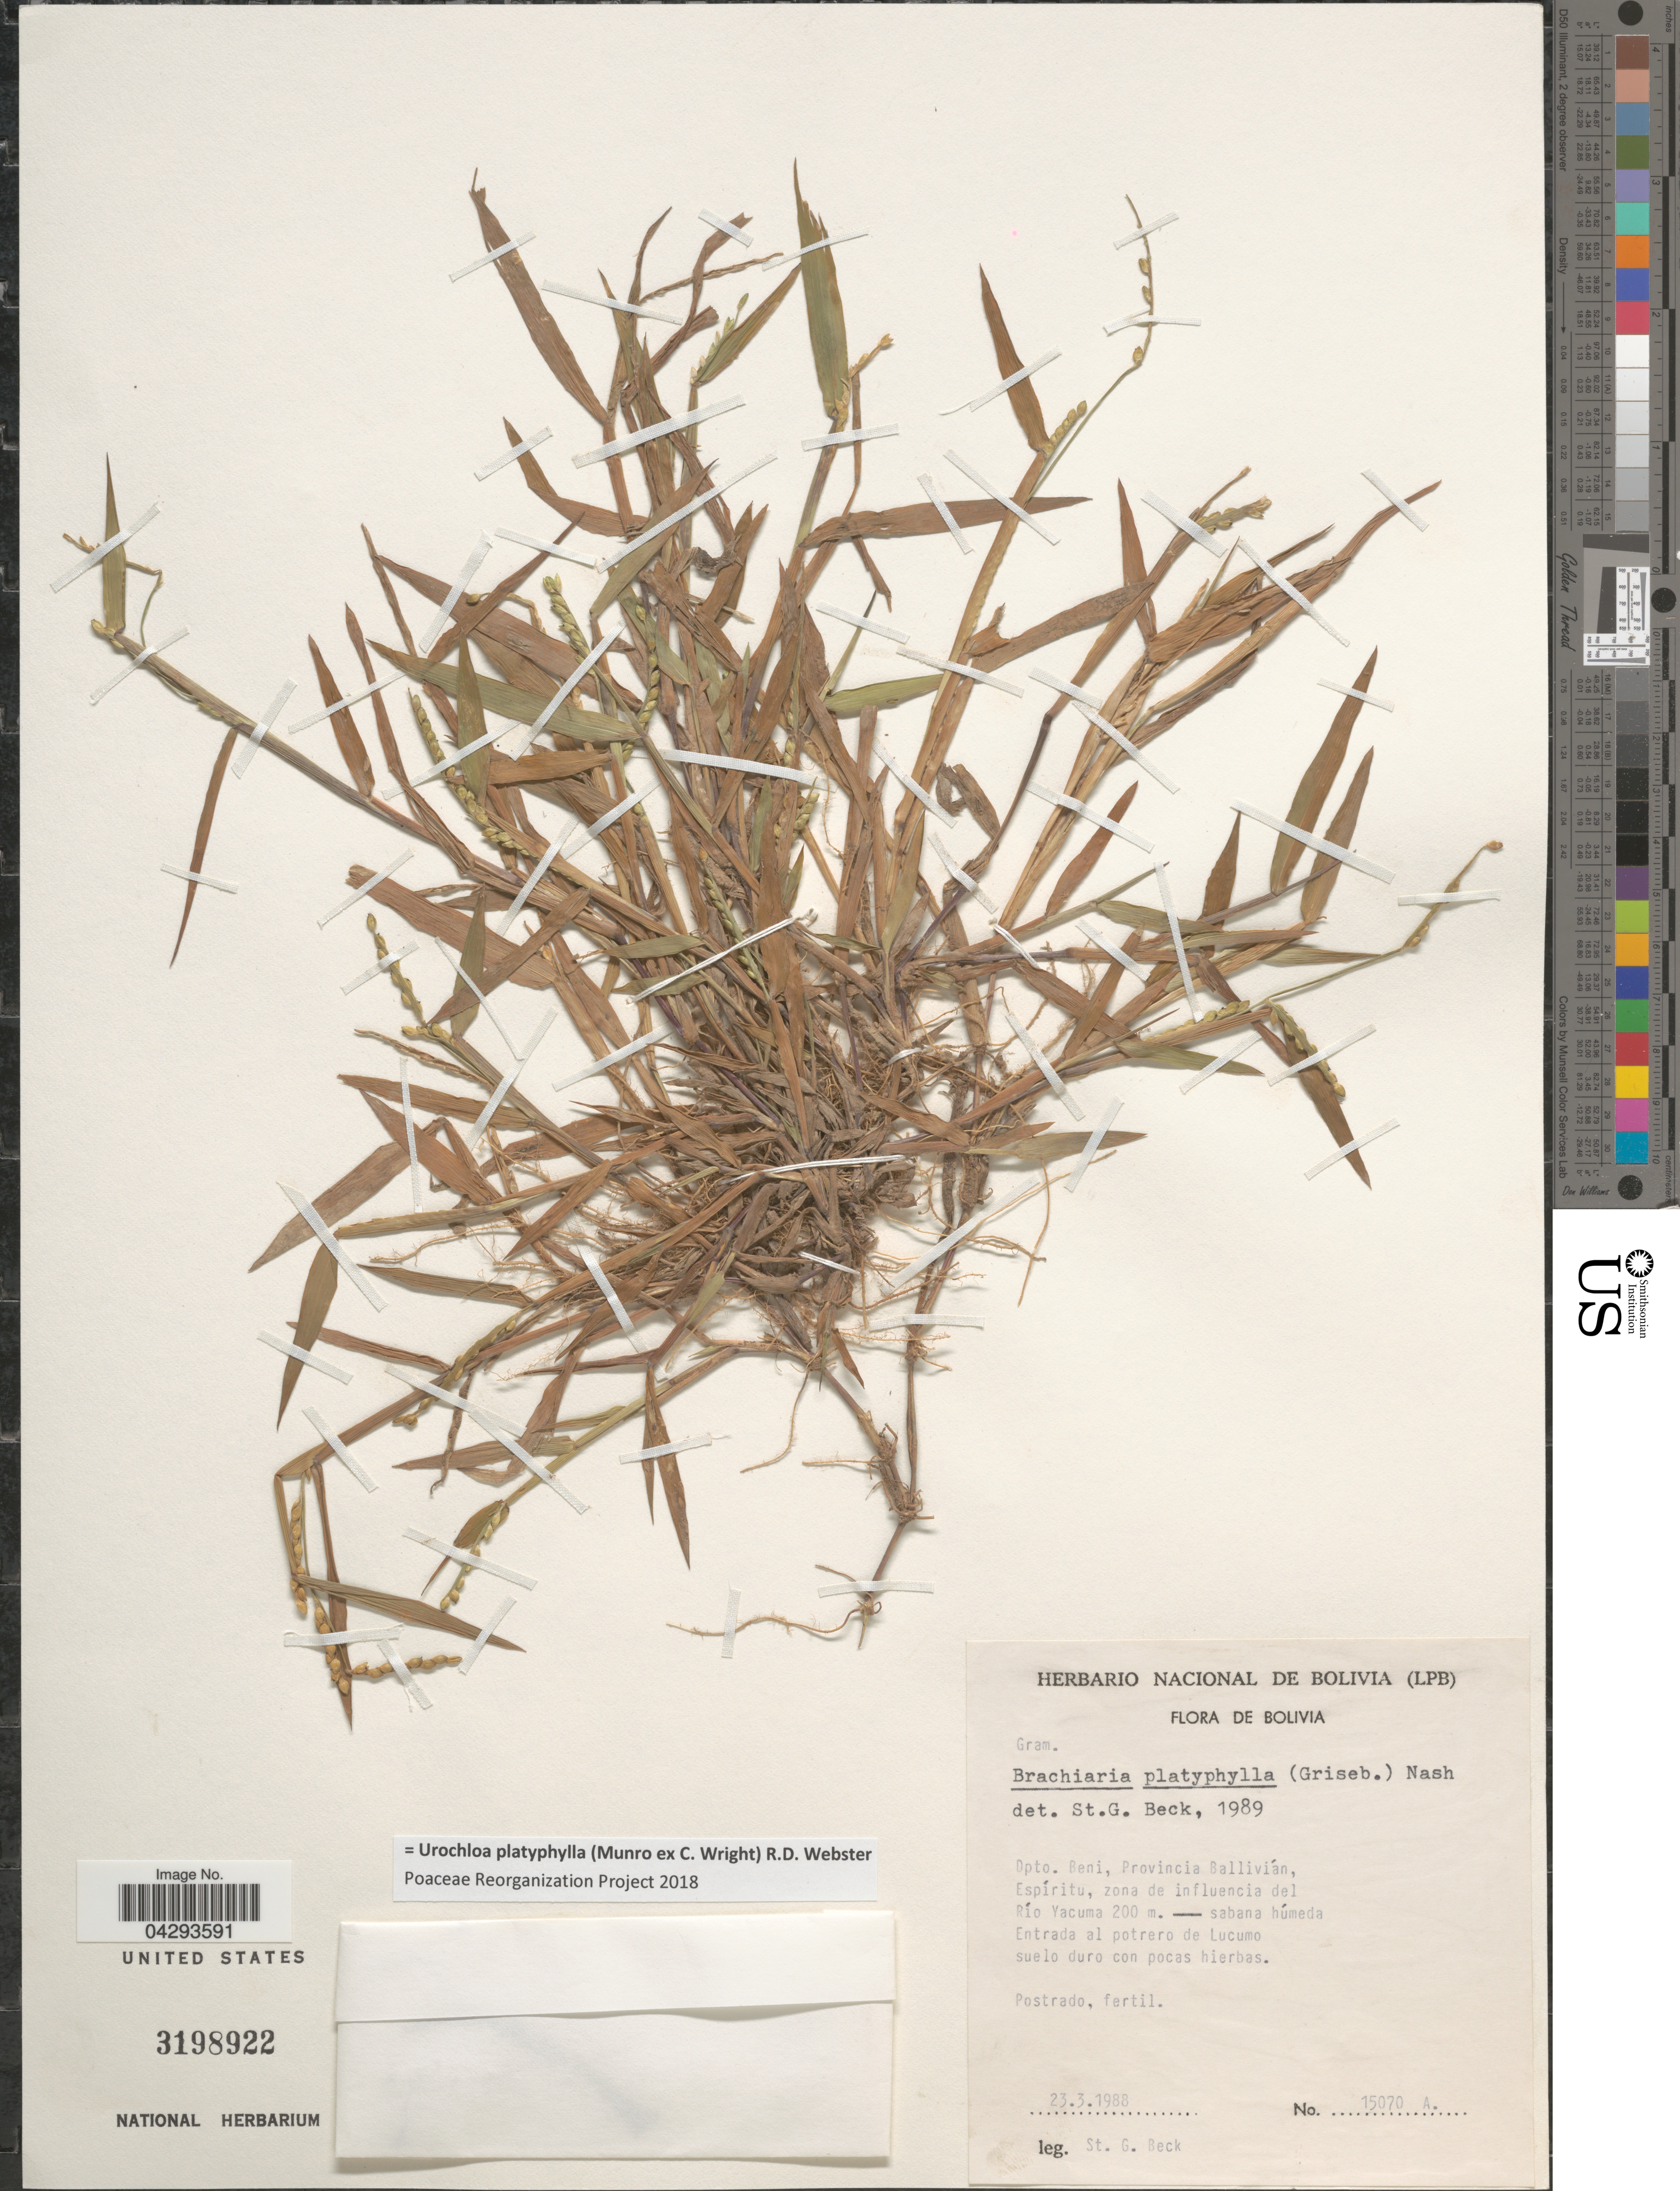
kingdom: Plantae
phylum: Tracheophyta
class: Liliopsida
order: Poales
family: Poaceae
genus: Urochloa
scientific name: Urochloa platyphylla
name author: (Munro ex C. Wright) R.D. Webster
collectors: S. G. Beck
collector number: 15070A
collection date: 1988-03-23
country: Bolivia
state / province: Beni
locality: Dpto. Beni, Provincia Ballivián. Espíritu, zona de influencia del Río Yacuma.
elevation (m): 200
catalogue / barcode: US 3198922